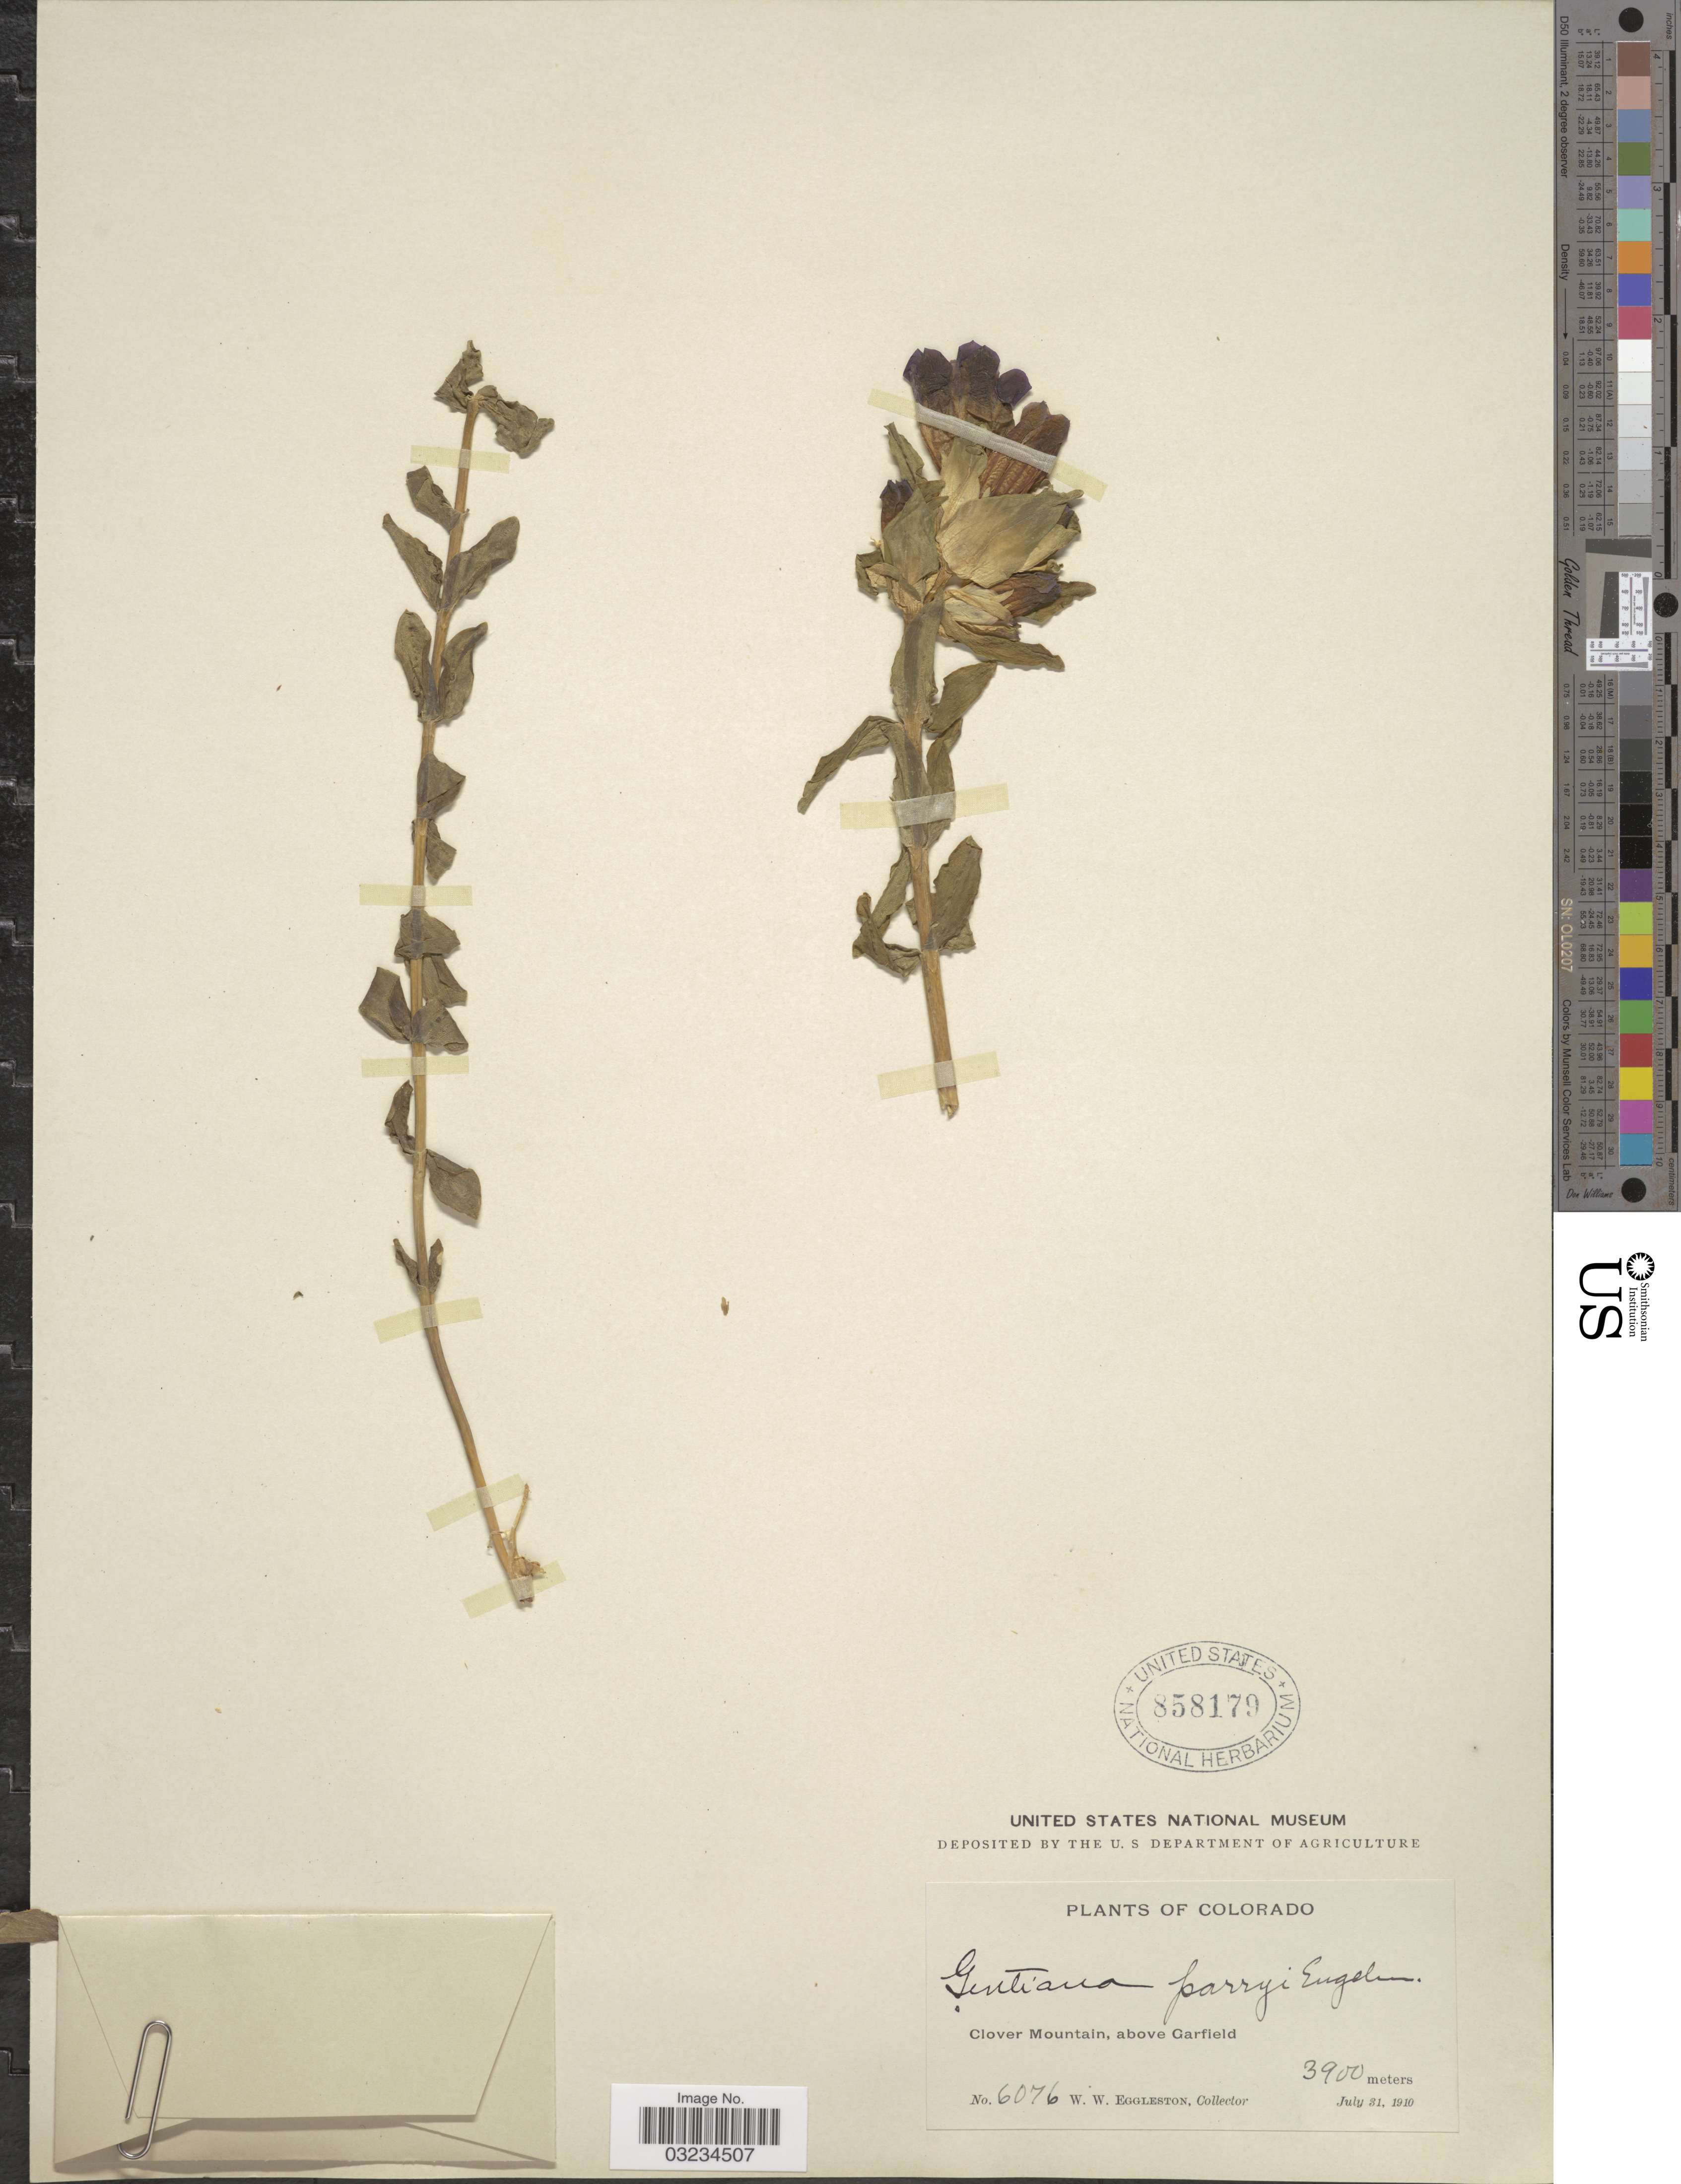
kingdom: Plantae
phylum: Tracheophyta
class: Magnoliopsida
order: Gentianales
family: Gentianaceae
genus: Gentiana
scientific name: Gentiana parryi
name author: Engelm.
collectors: W. W. Eggleston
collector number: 6076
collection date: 1910-07-31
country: United States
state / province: Colorado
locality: Clover mountain, above Garfield.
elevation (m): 3900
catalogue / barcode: US 858179